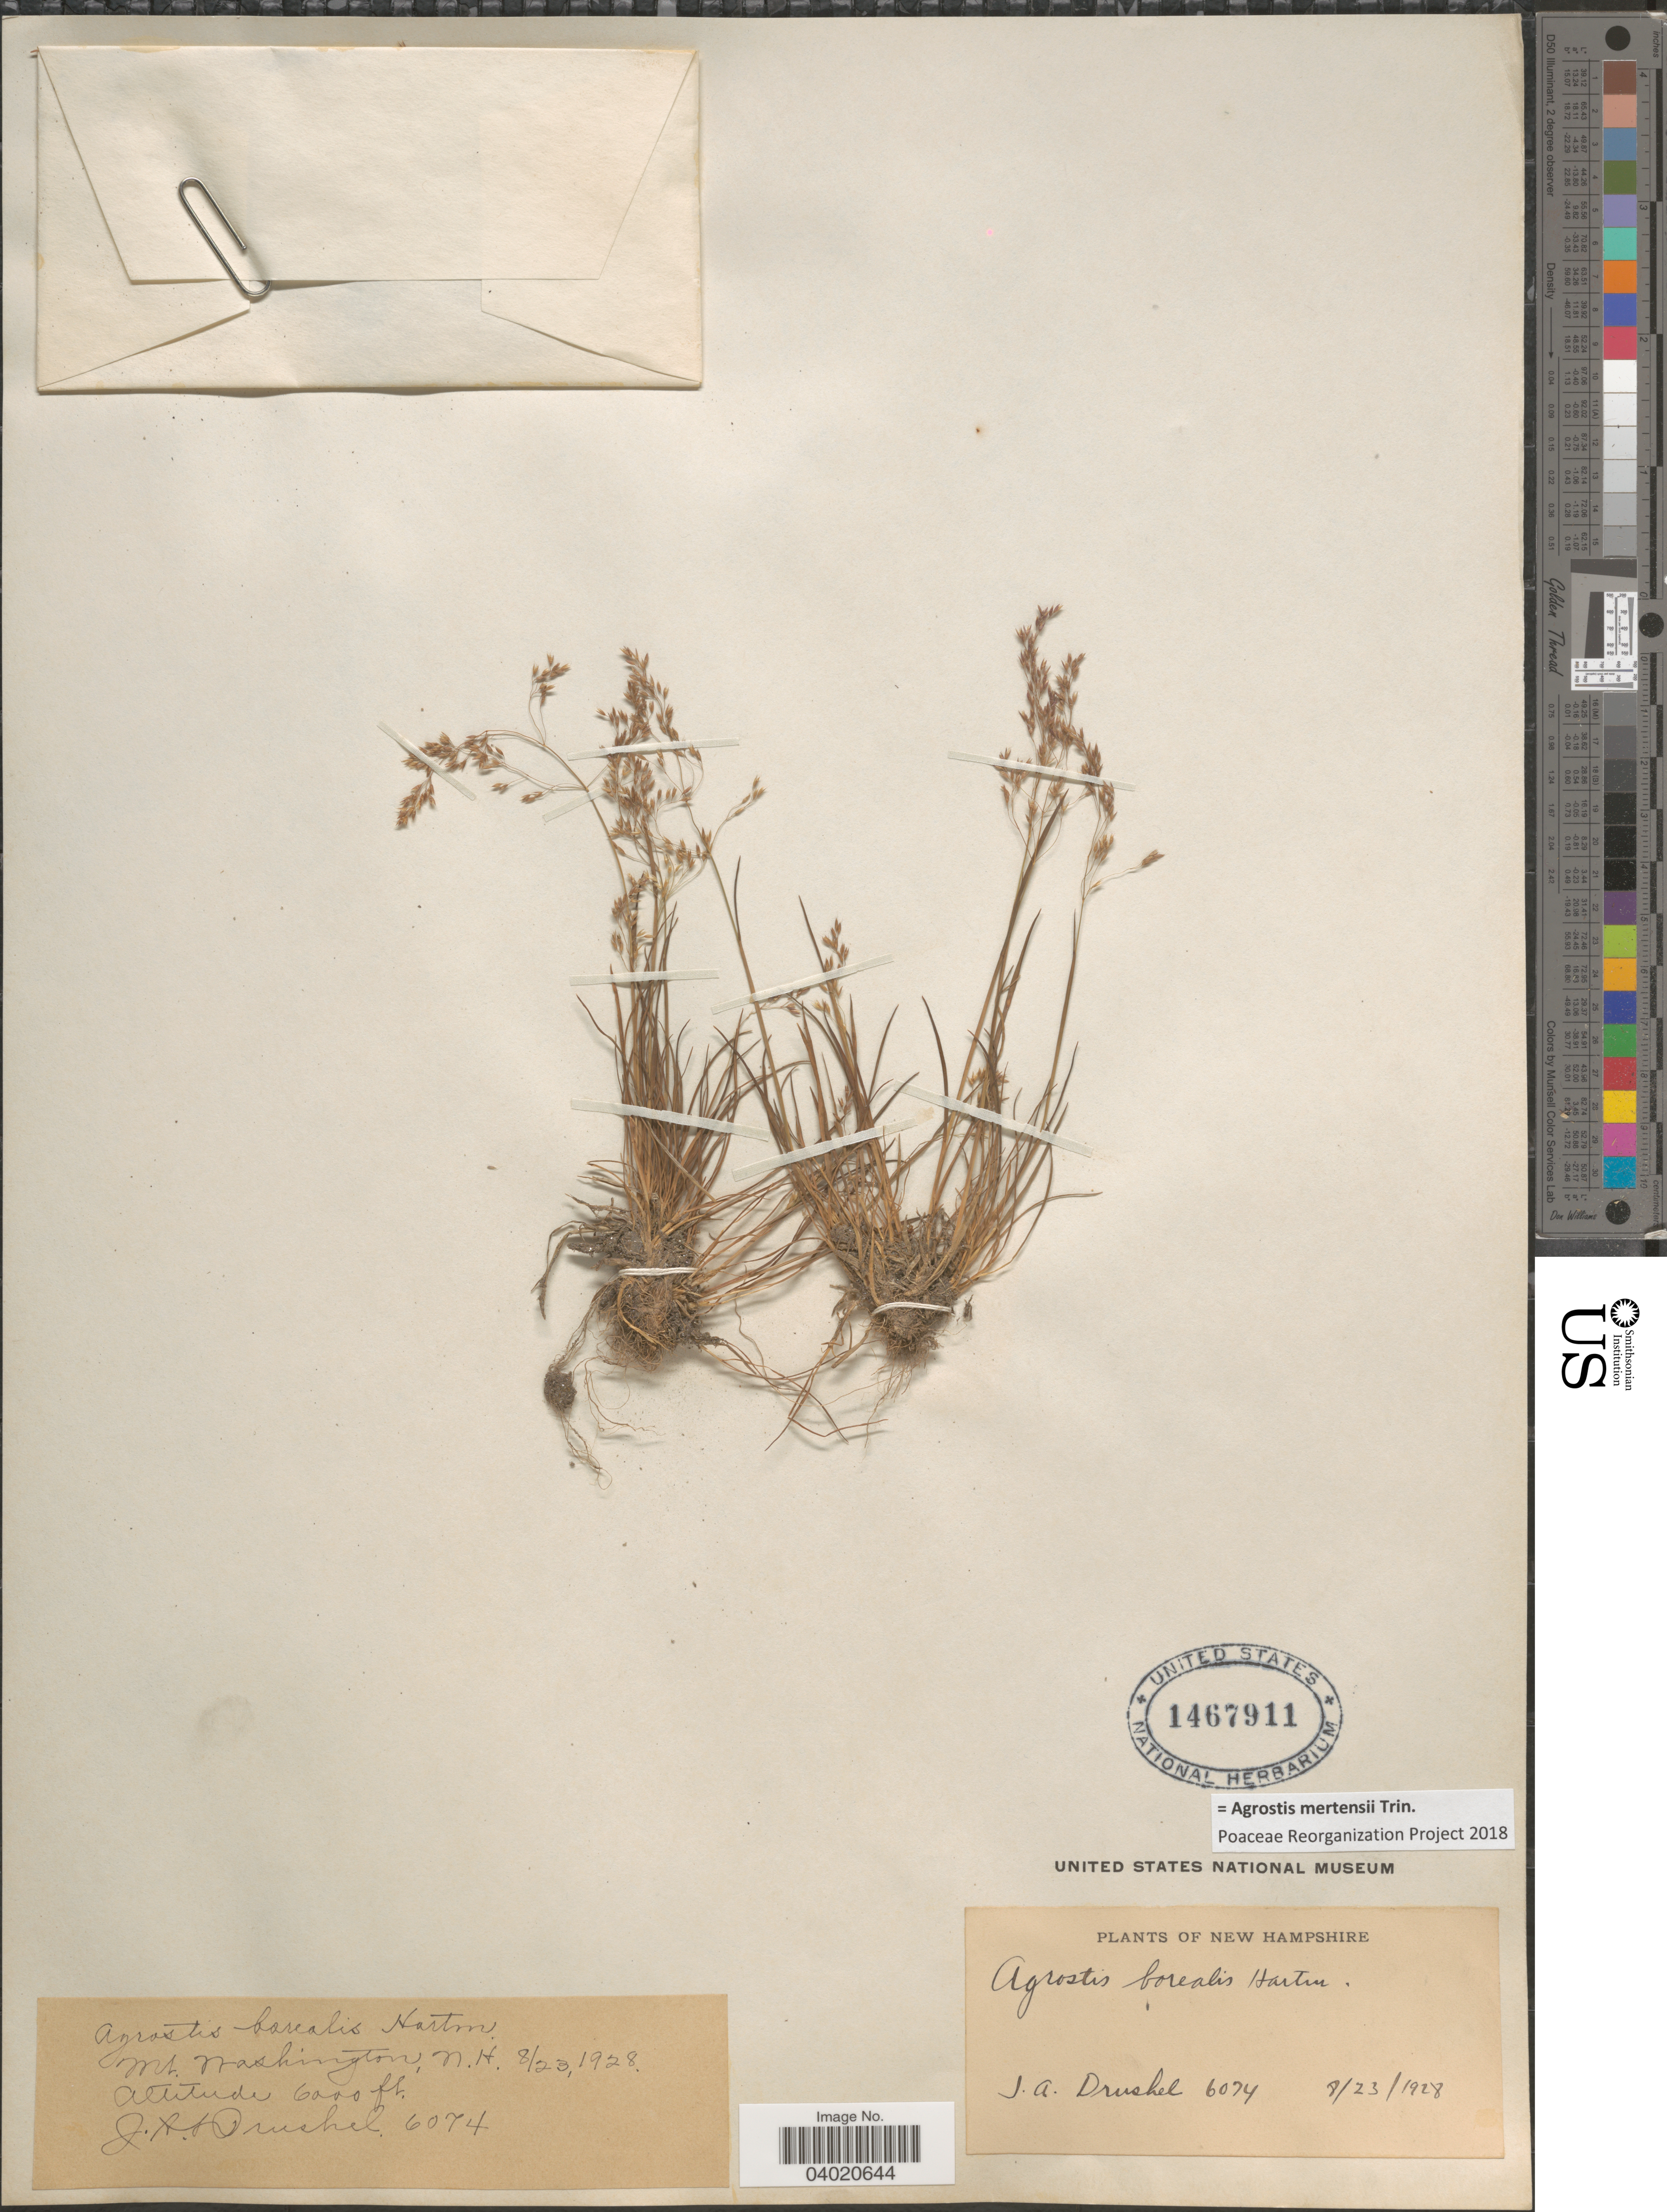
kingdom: Plantae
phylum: Tracheophyta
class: Liliopsida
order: Poales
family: Poaceae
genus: Agrostis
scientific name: Agrostis mertensii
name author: Trin.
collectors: J. A. Drushel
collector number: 6074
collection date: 1928-08-23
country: United States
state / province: New Hampshire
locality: Mt. Washington.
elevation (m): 1829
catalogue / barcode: US 1467911